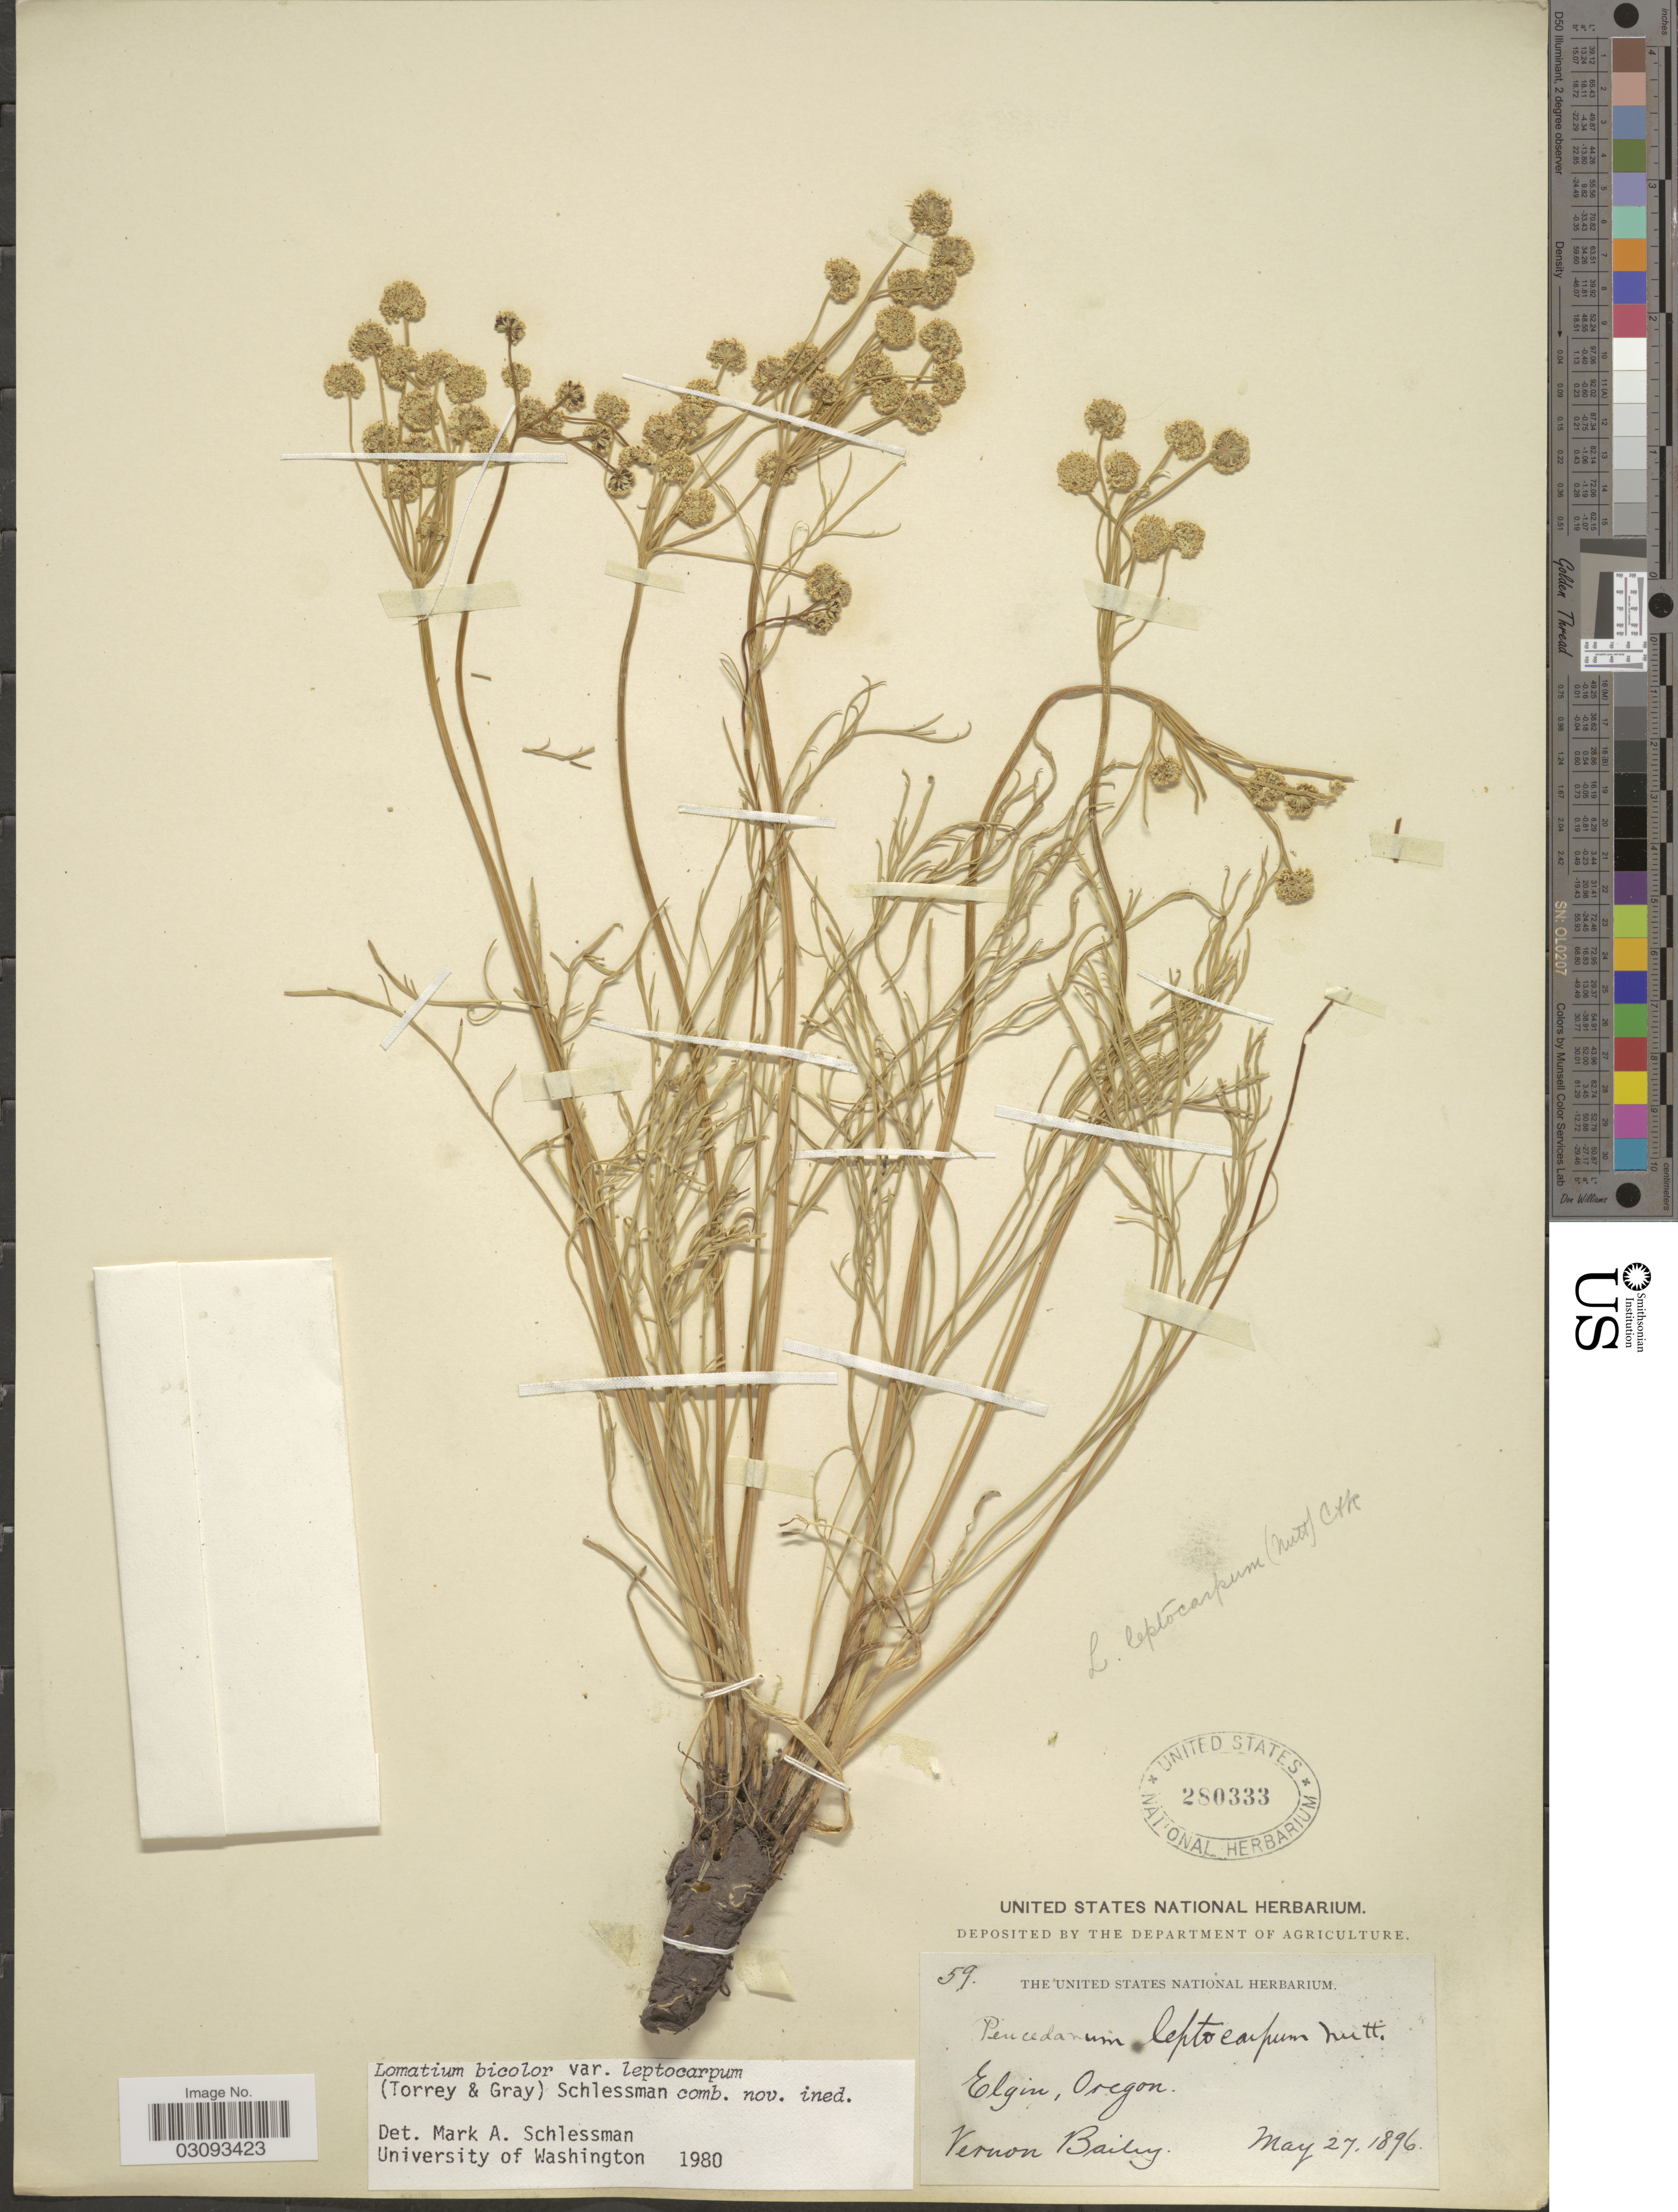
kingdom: Plantae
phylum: Tracheophyta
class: Magnoliopsida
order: Apiales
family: Apiaceae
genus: Lomatium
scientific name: Lomatium bicolor var. leptocarpum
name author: (Torr. & A. Gray) Schlessman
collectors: V. O. Bailey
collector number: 59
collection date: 1896-05-27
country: United States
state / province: Oregon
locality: Elgin.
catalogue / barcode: US 280333